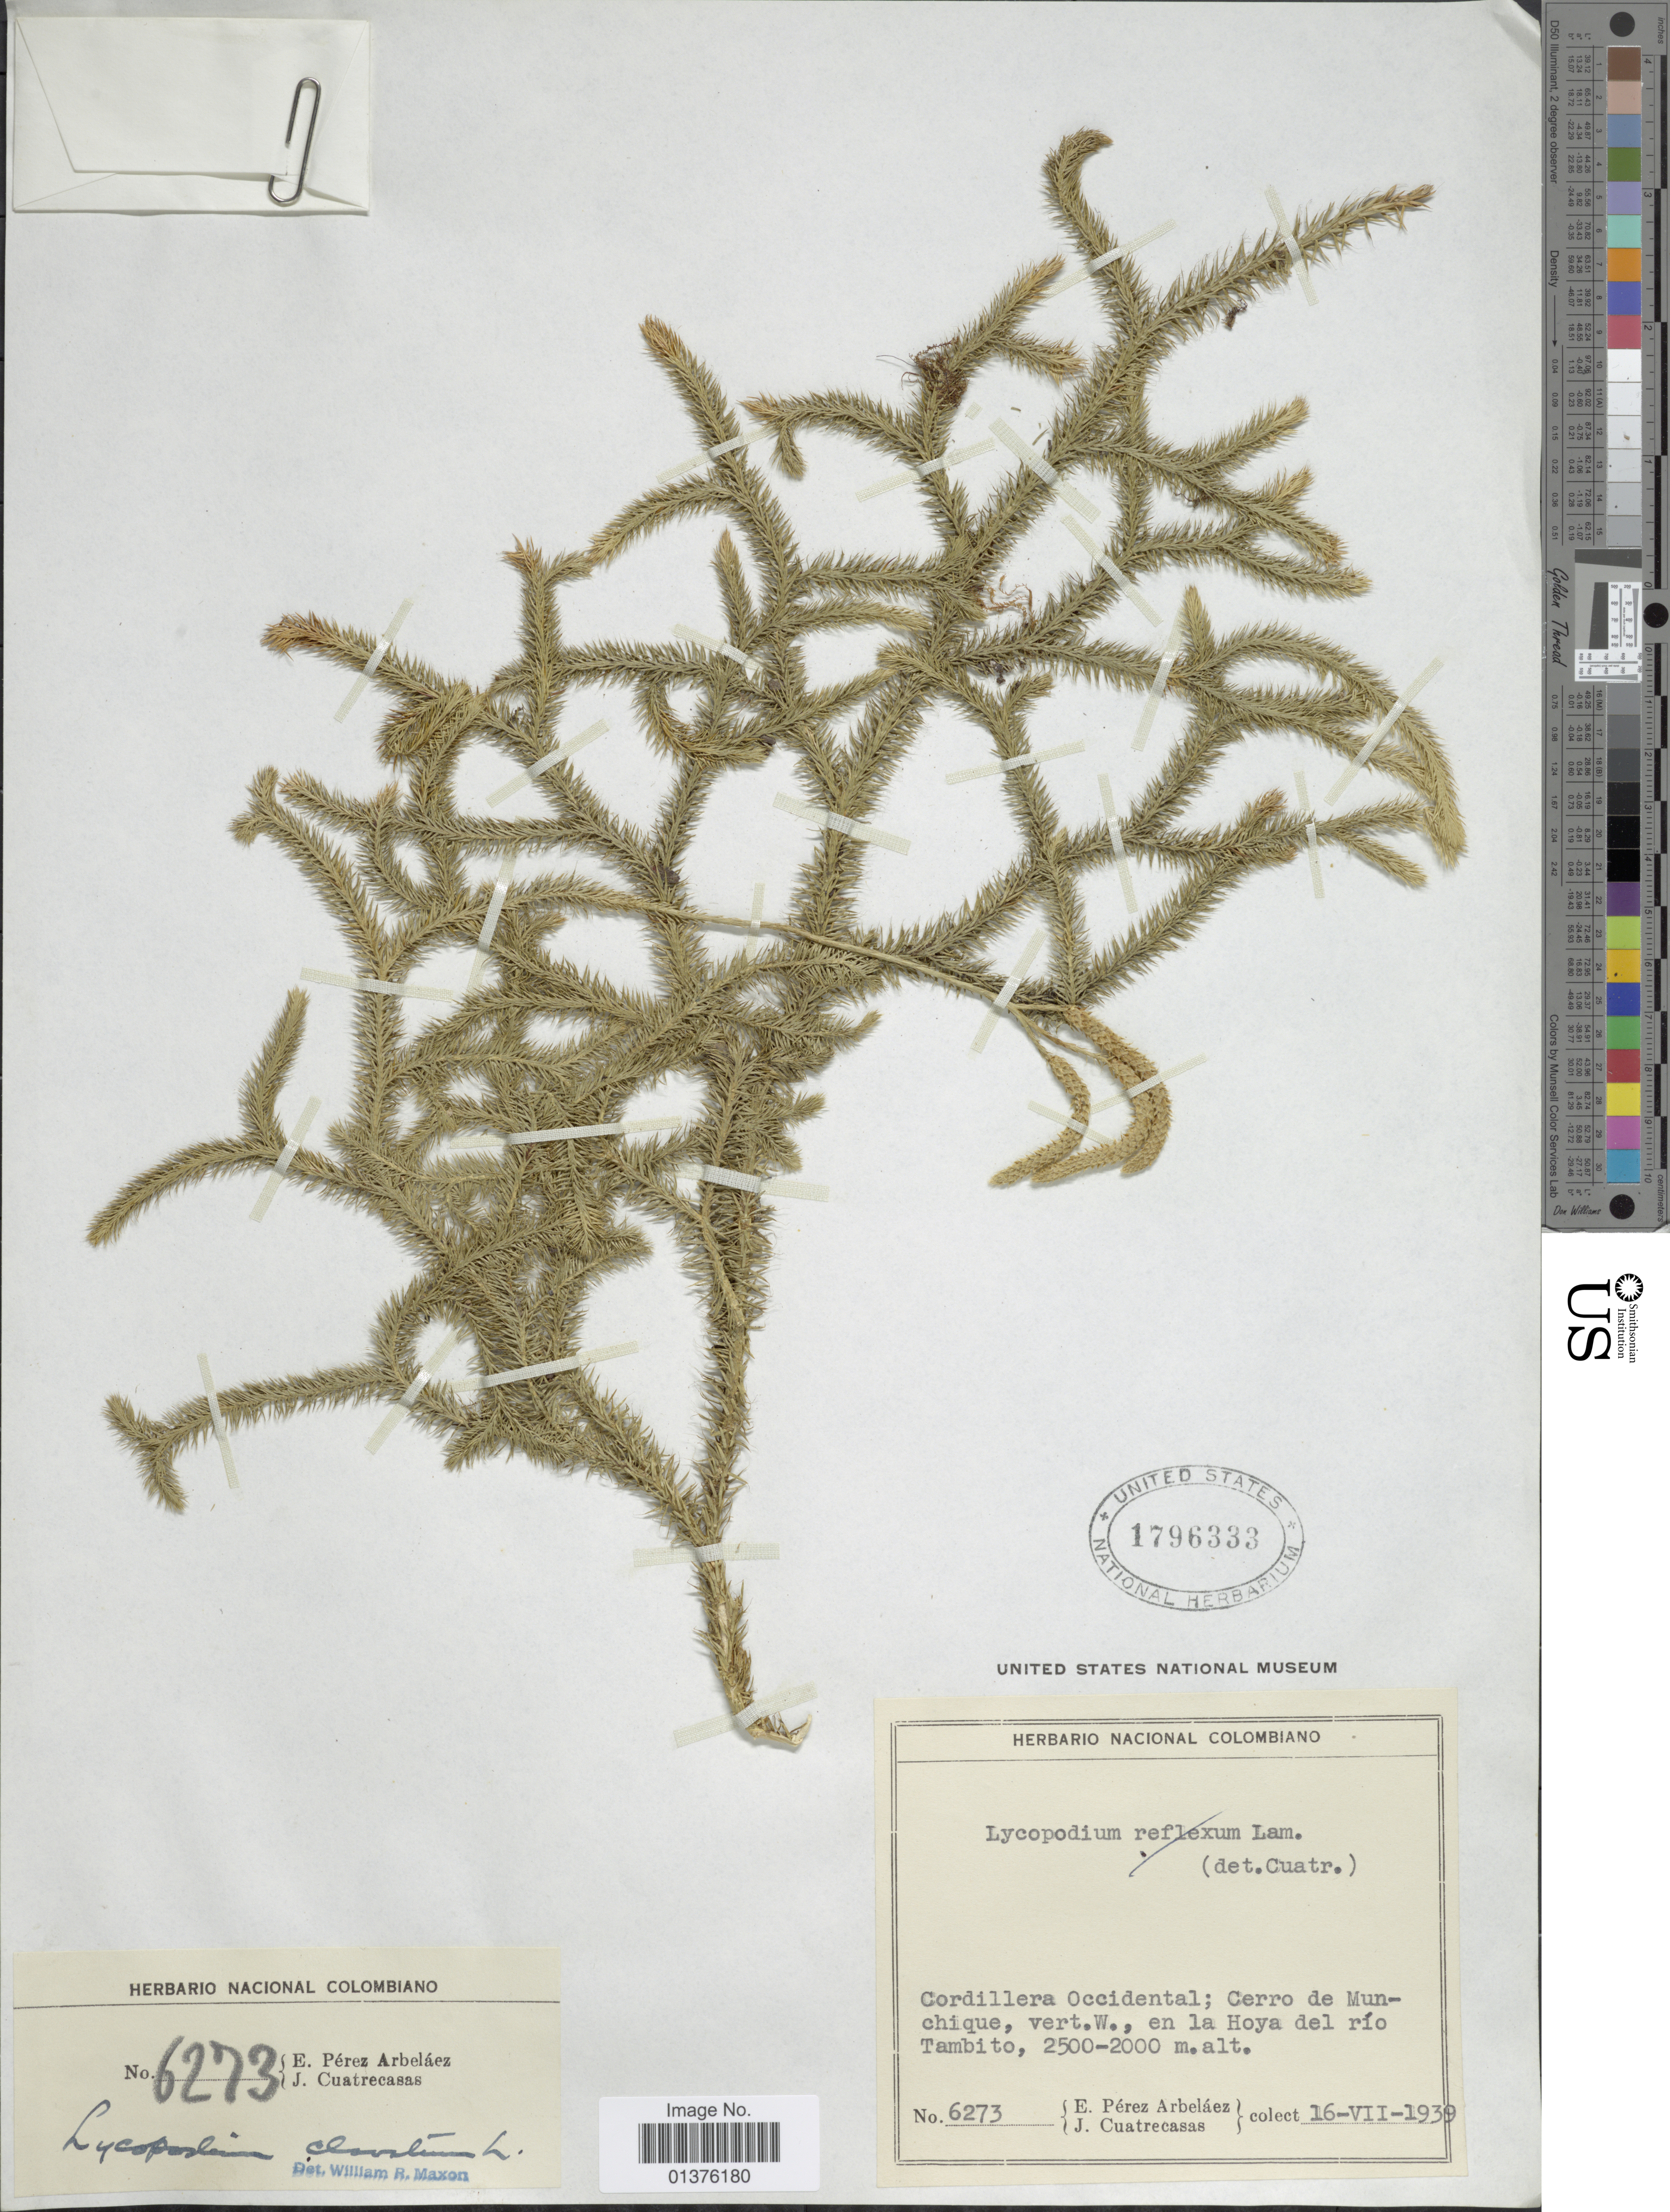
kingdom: Plantae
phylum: Tracheophyta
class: Lycopodiopsida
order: Lycopodiales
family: Lycopodiaceae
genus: Lycopodium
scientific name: Lycopodium clavatum subsp. clavatum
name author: L.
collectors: E. Pérez Arbeláez & J. Cuatrecasas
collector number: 6273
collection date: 1939-07-16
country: Colombia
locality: Cordillera Occidental; Cerro de Munchique, vert. W., en la Hoya del rio Tambito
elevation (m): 2000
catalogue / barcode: US 1796333